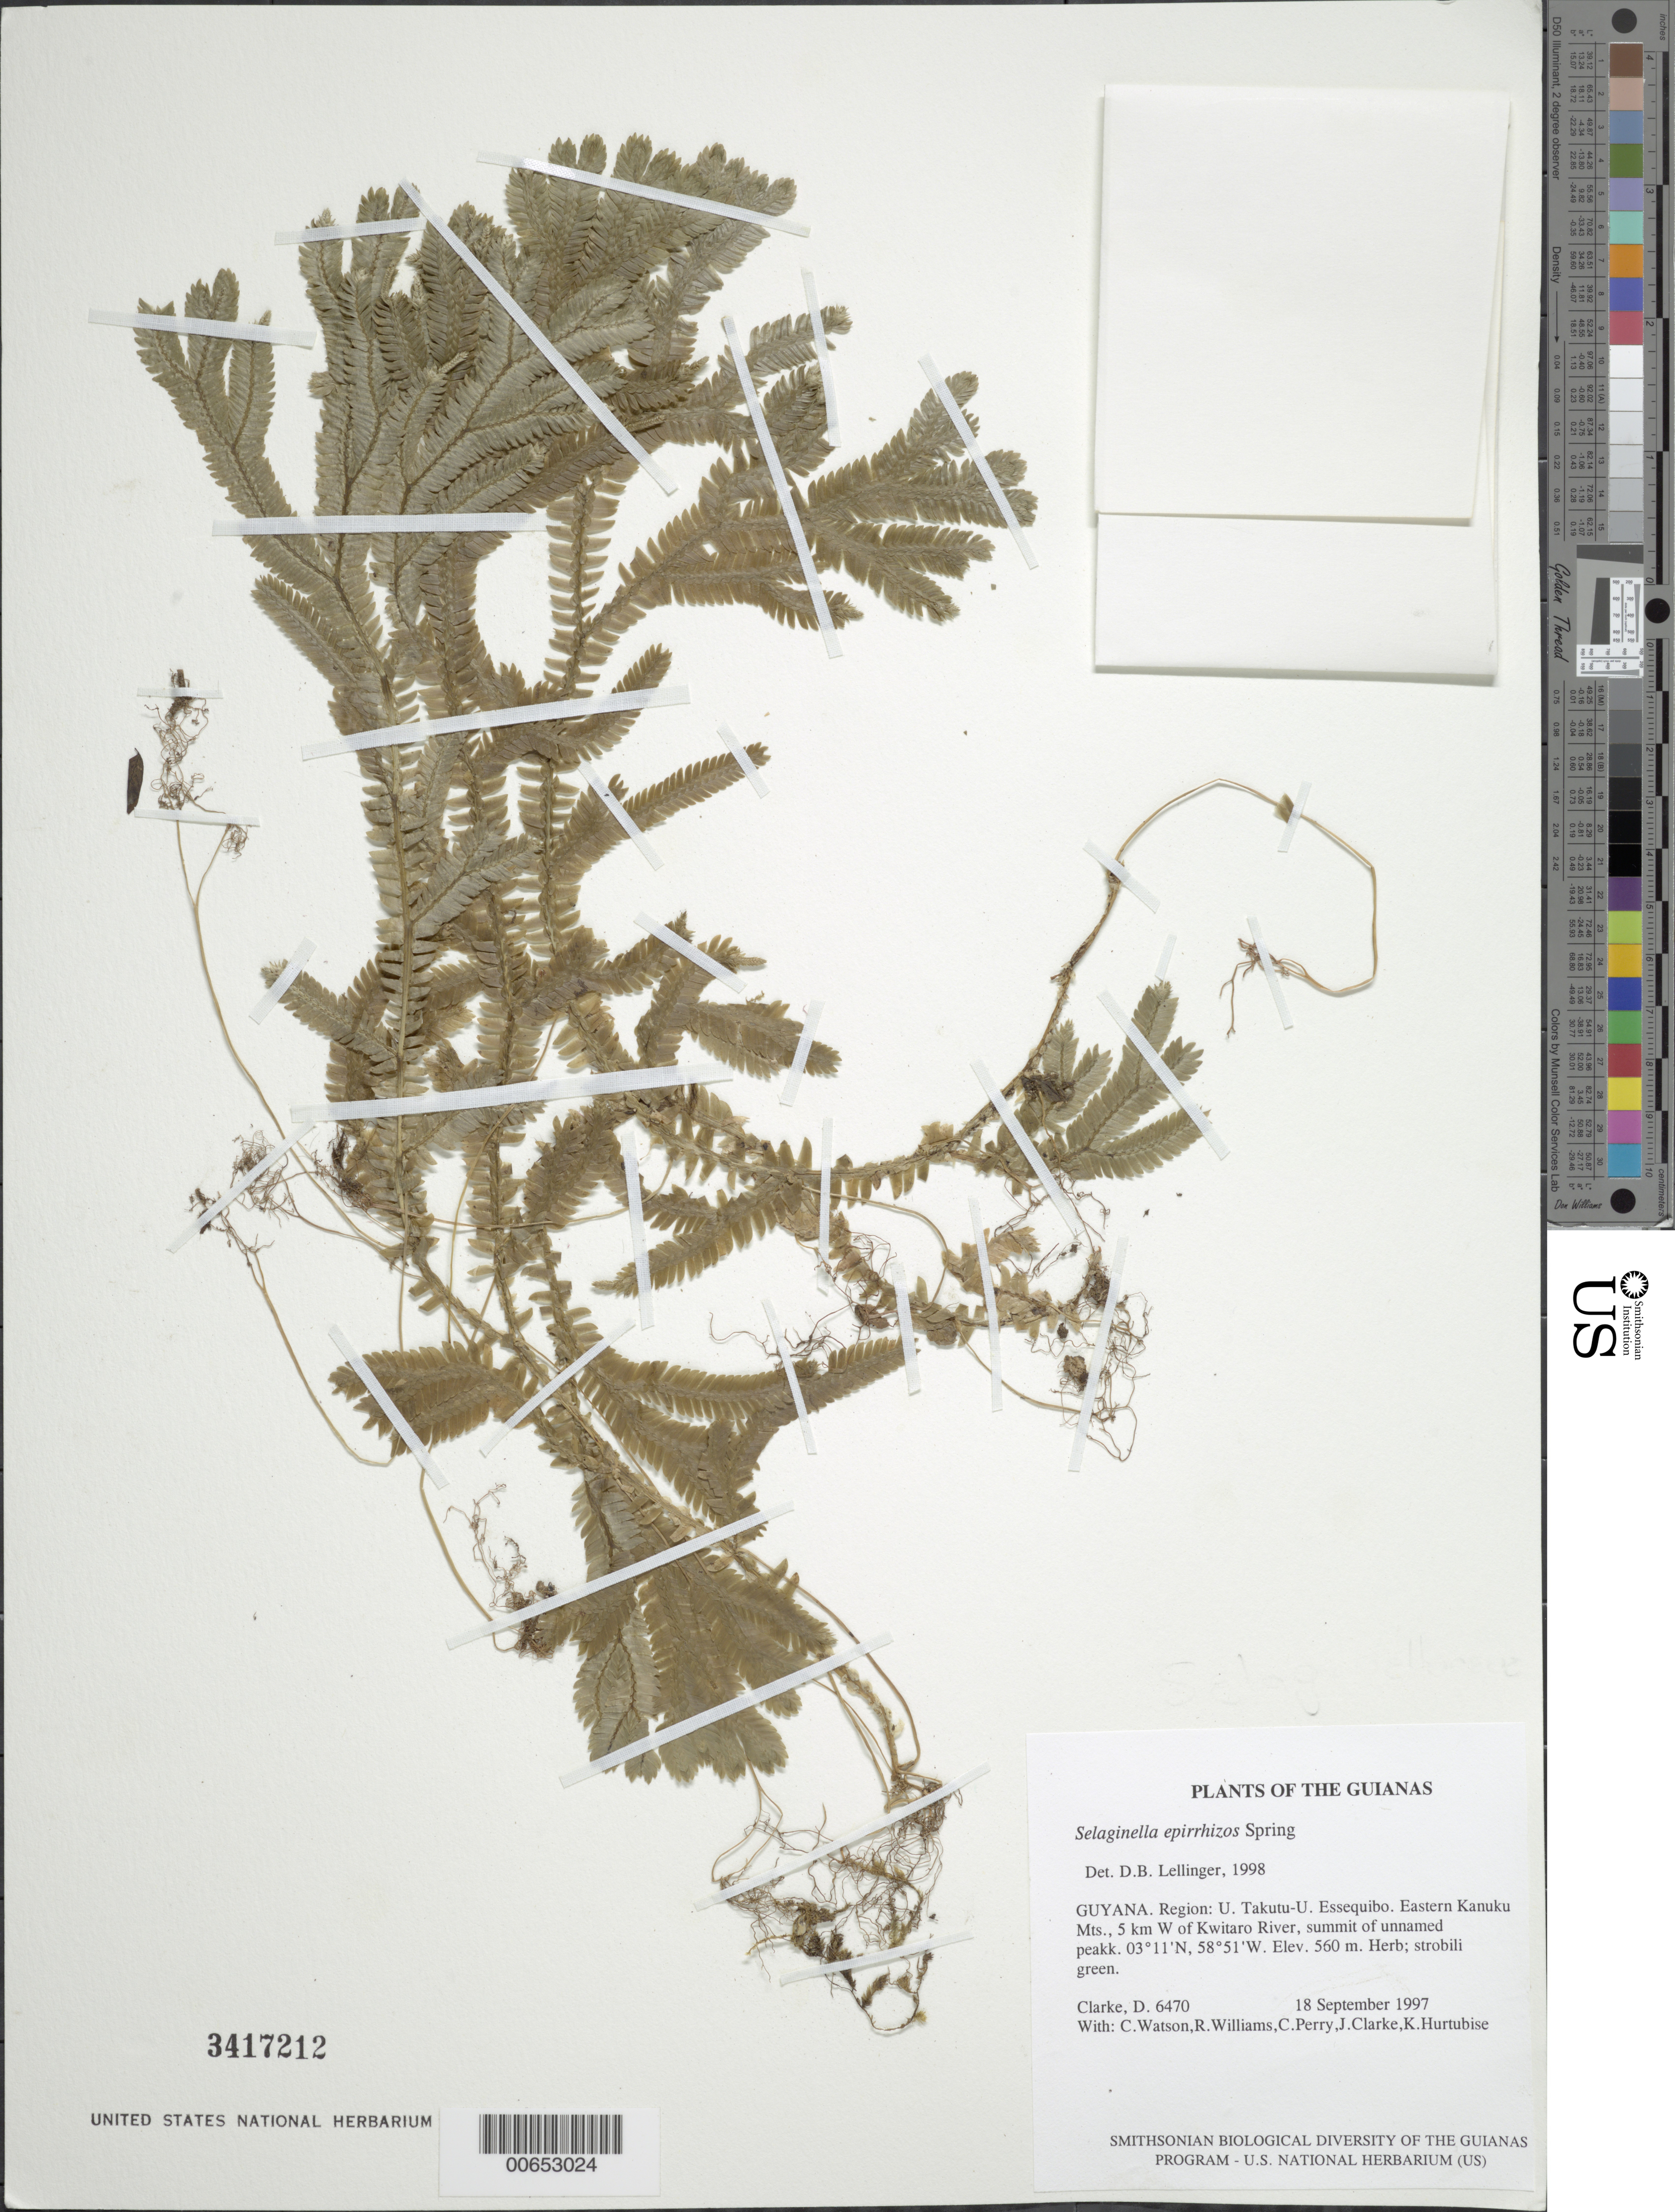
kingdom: Plantae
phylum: Tracheophyta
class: Lycopodiopsida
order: Selaginellales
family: Selaginellaceae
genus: Selaginella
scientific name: Selaginella epirrhizos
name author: Spring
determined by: Lellinger, David B., (BOT), Smithsonian Institution - National Museum of Natural History (UNITED STATES)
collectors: H. D. Clarke, C. Watson, R. Williams, C. Perry, J. Clarke & K. Hurtubise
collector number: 6470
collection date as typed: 18 September 1997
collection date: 1997-09-18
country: Guyana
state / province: U. Takutu-U. Essequibo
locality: Eastern Kanuku Mts., 5 km W of Kwitaro River, summit of unnamed peak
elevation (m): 560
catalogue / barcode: US 3417212